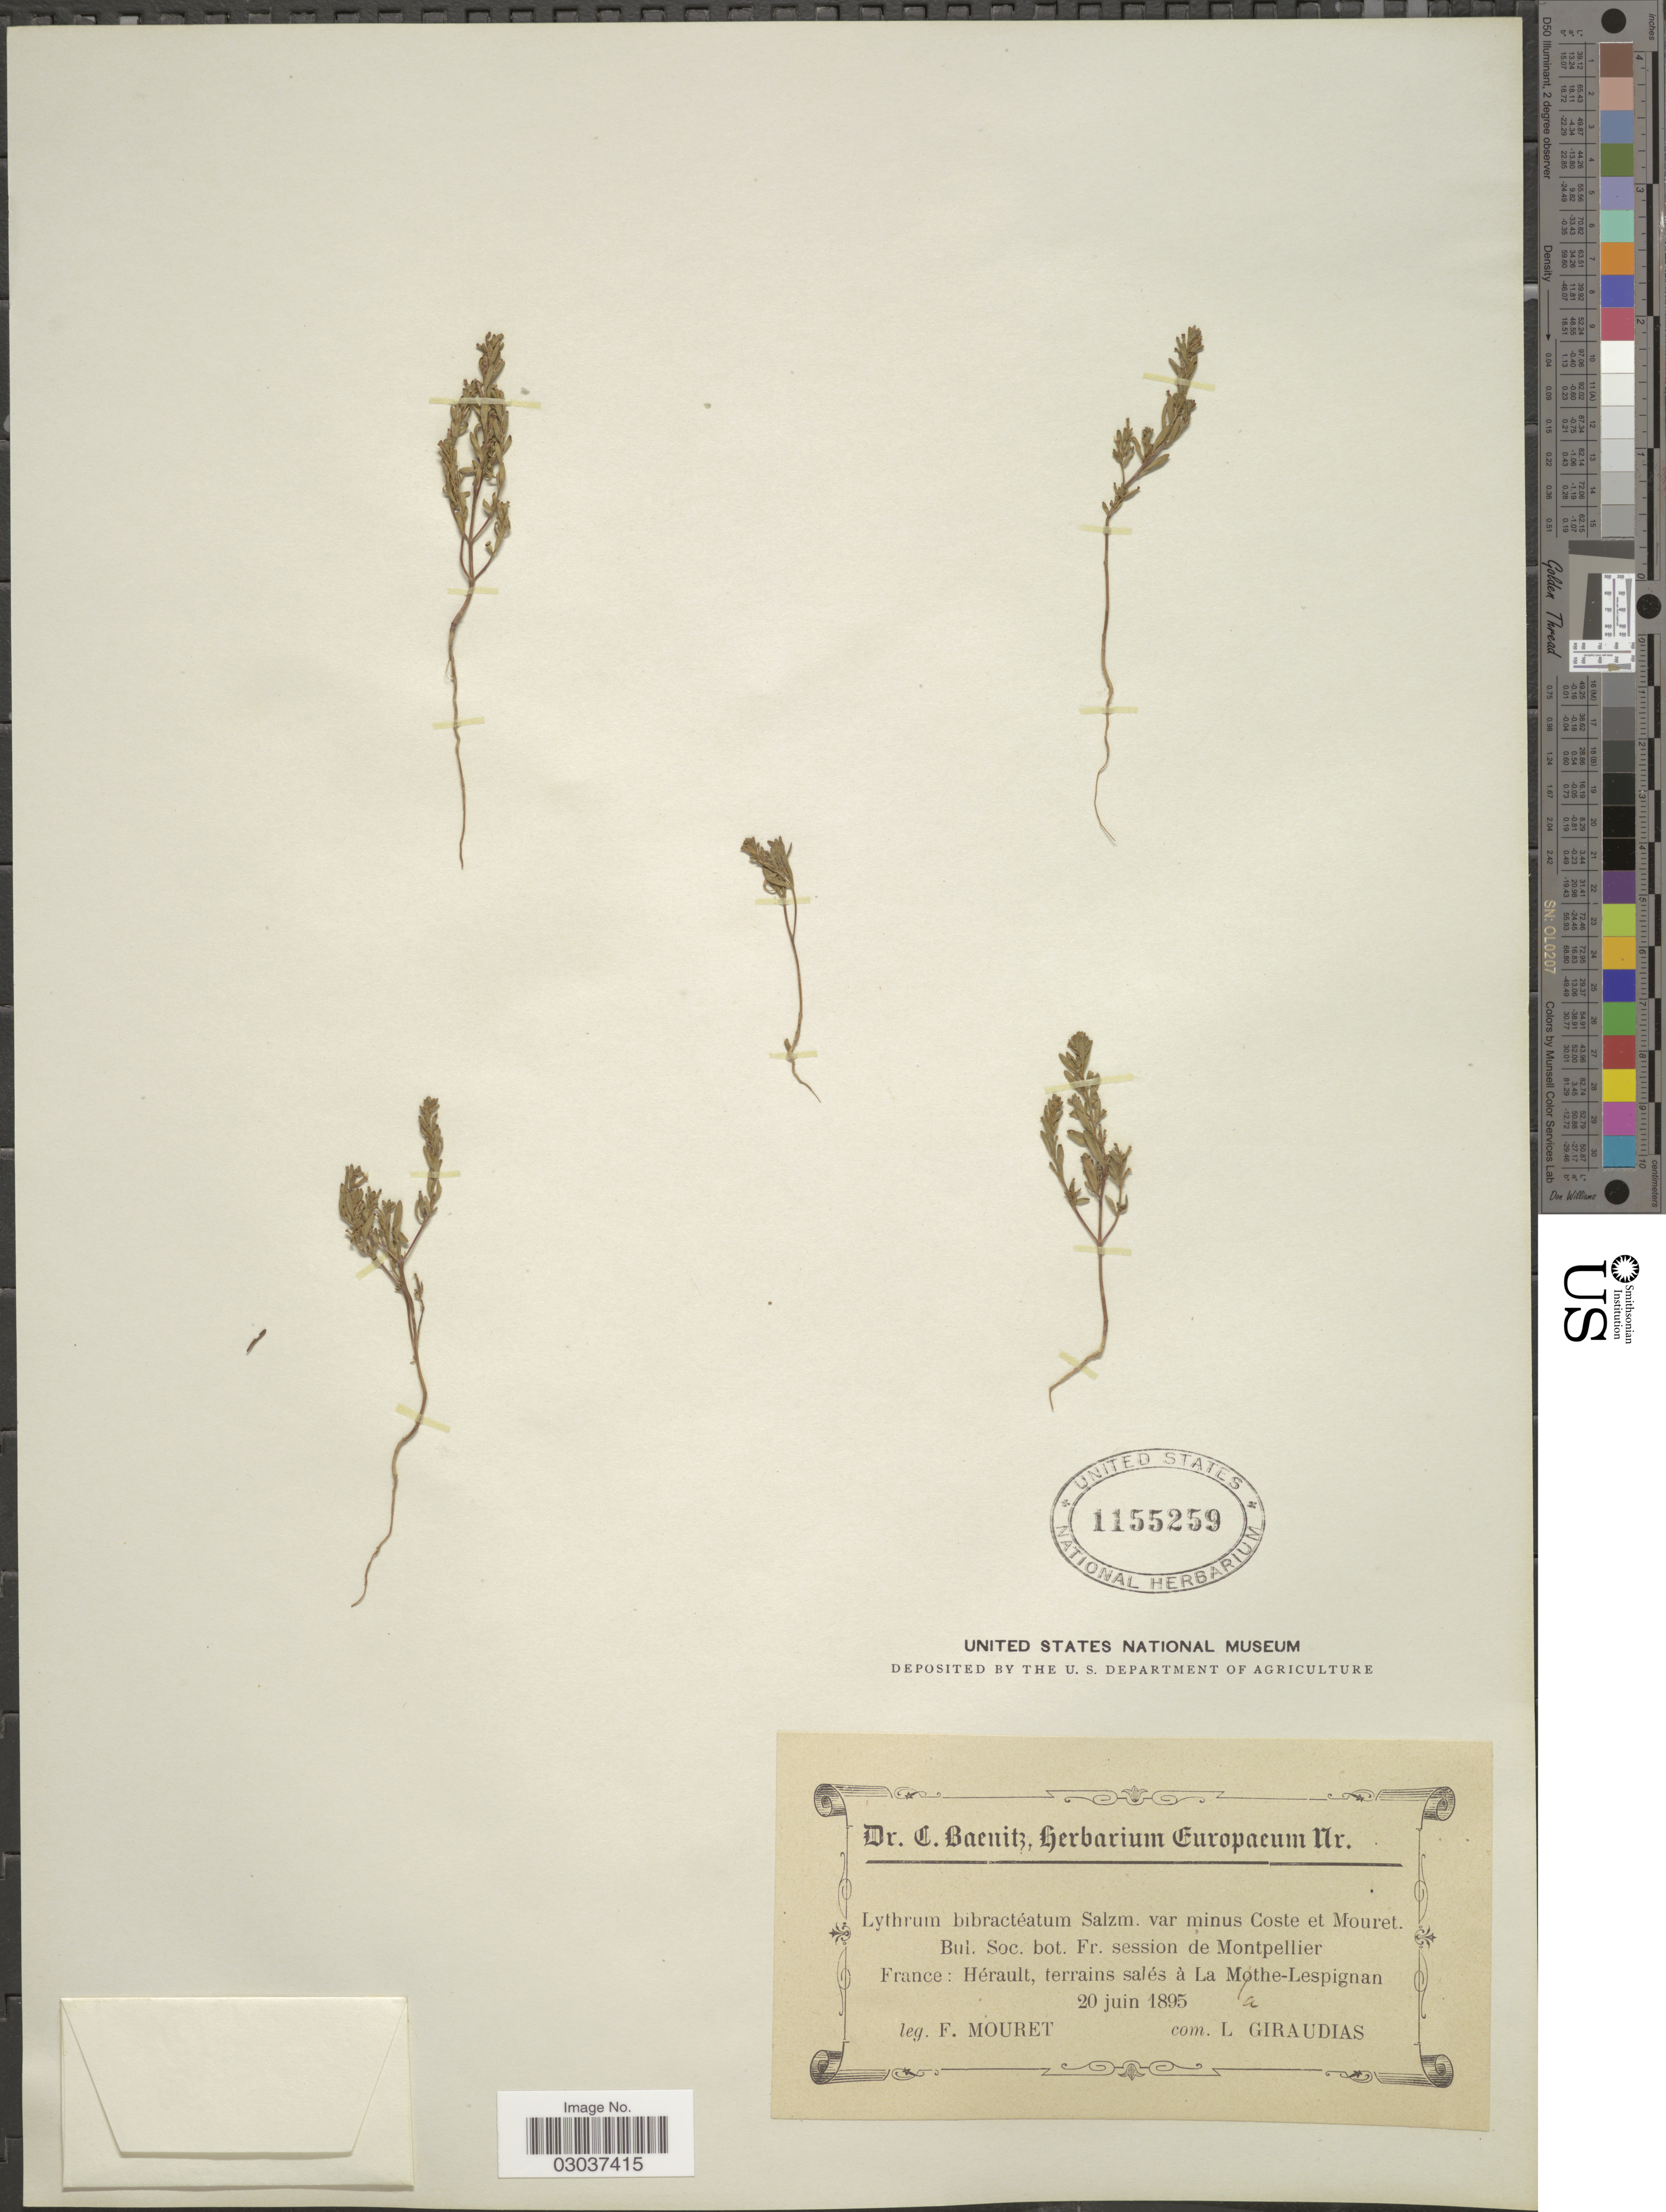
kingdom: Plantae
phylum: Tracheophyta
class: Magnoliopsida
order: Myrtales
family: Lythraceae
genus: Lythrum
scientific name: Lythrum bibracteatum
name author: Salzm. ex DC.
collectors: F. Mouret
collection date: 1895-06-20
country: France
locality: Hérault, terrains salés à La Mathe-Lespignan.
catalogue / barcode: US 1155259